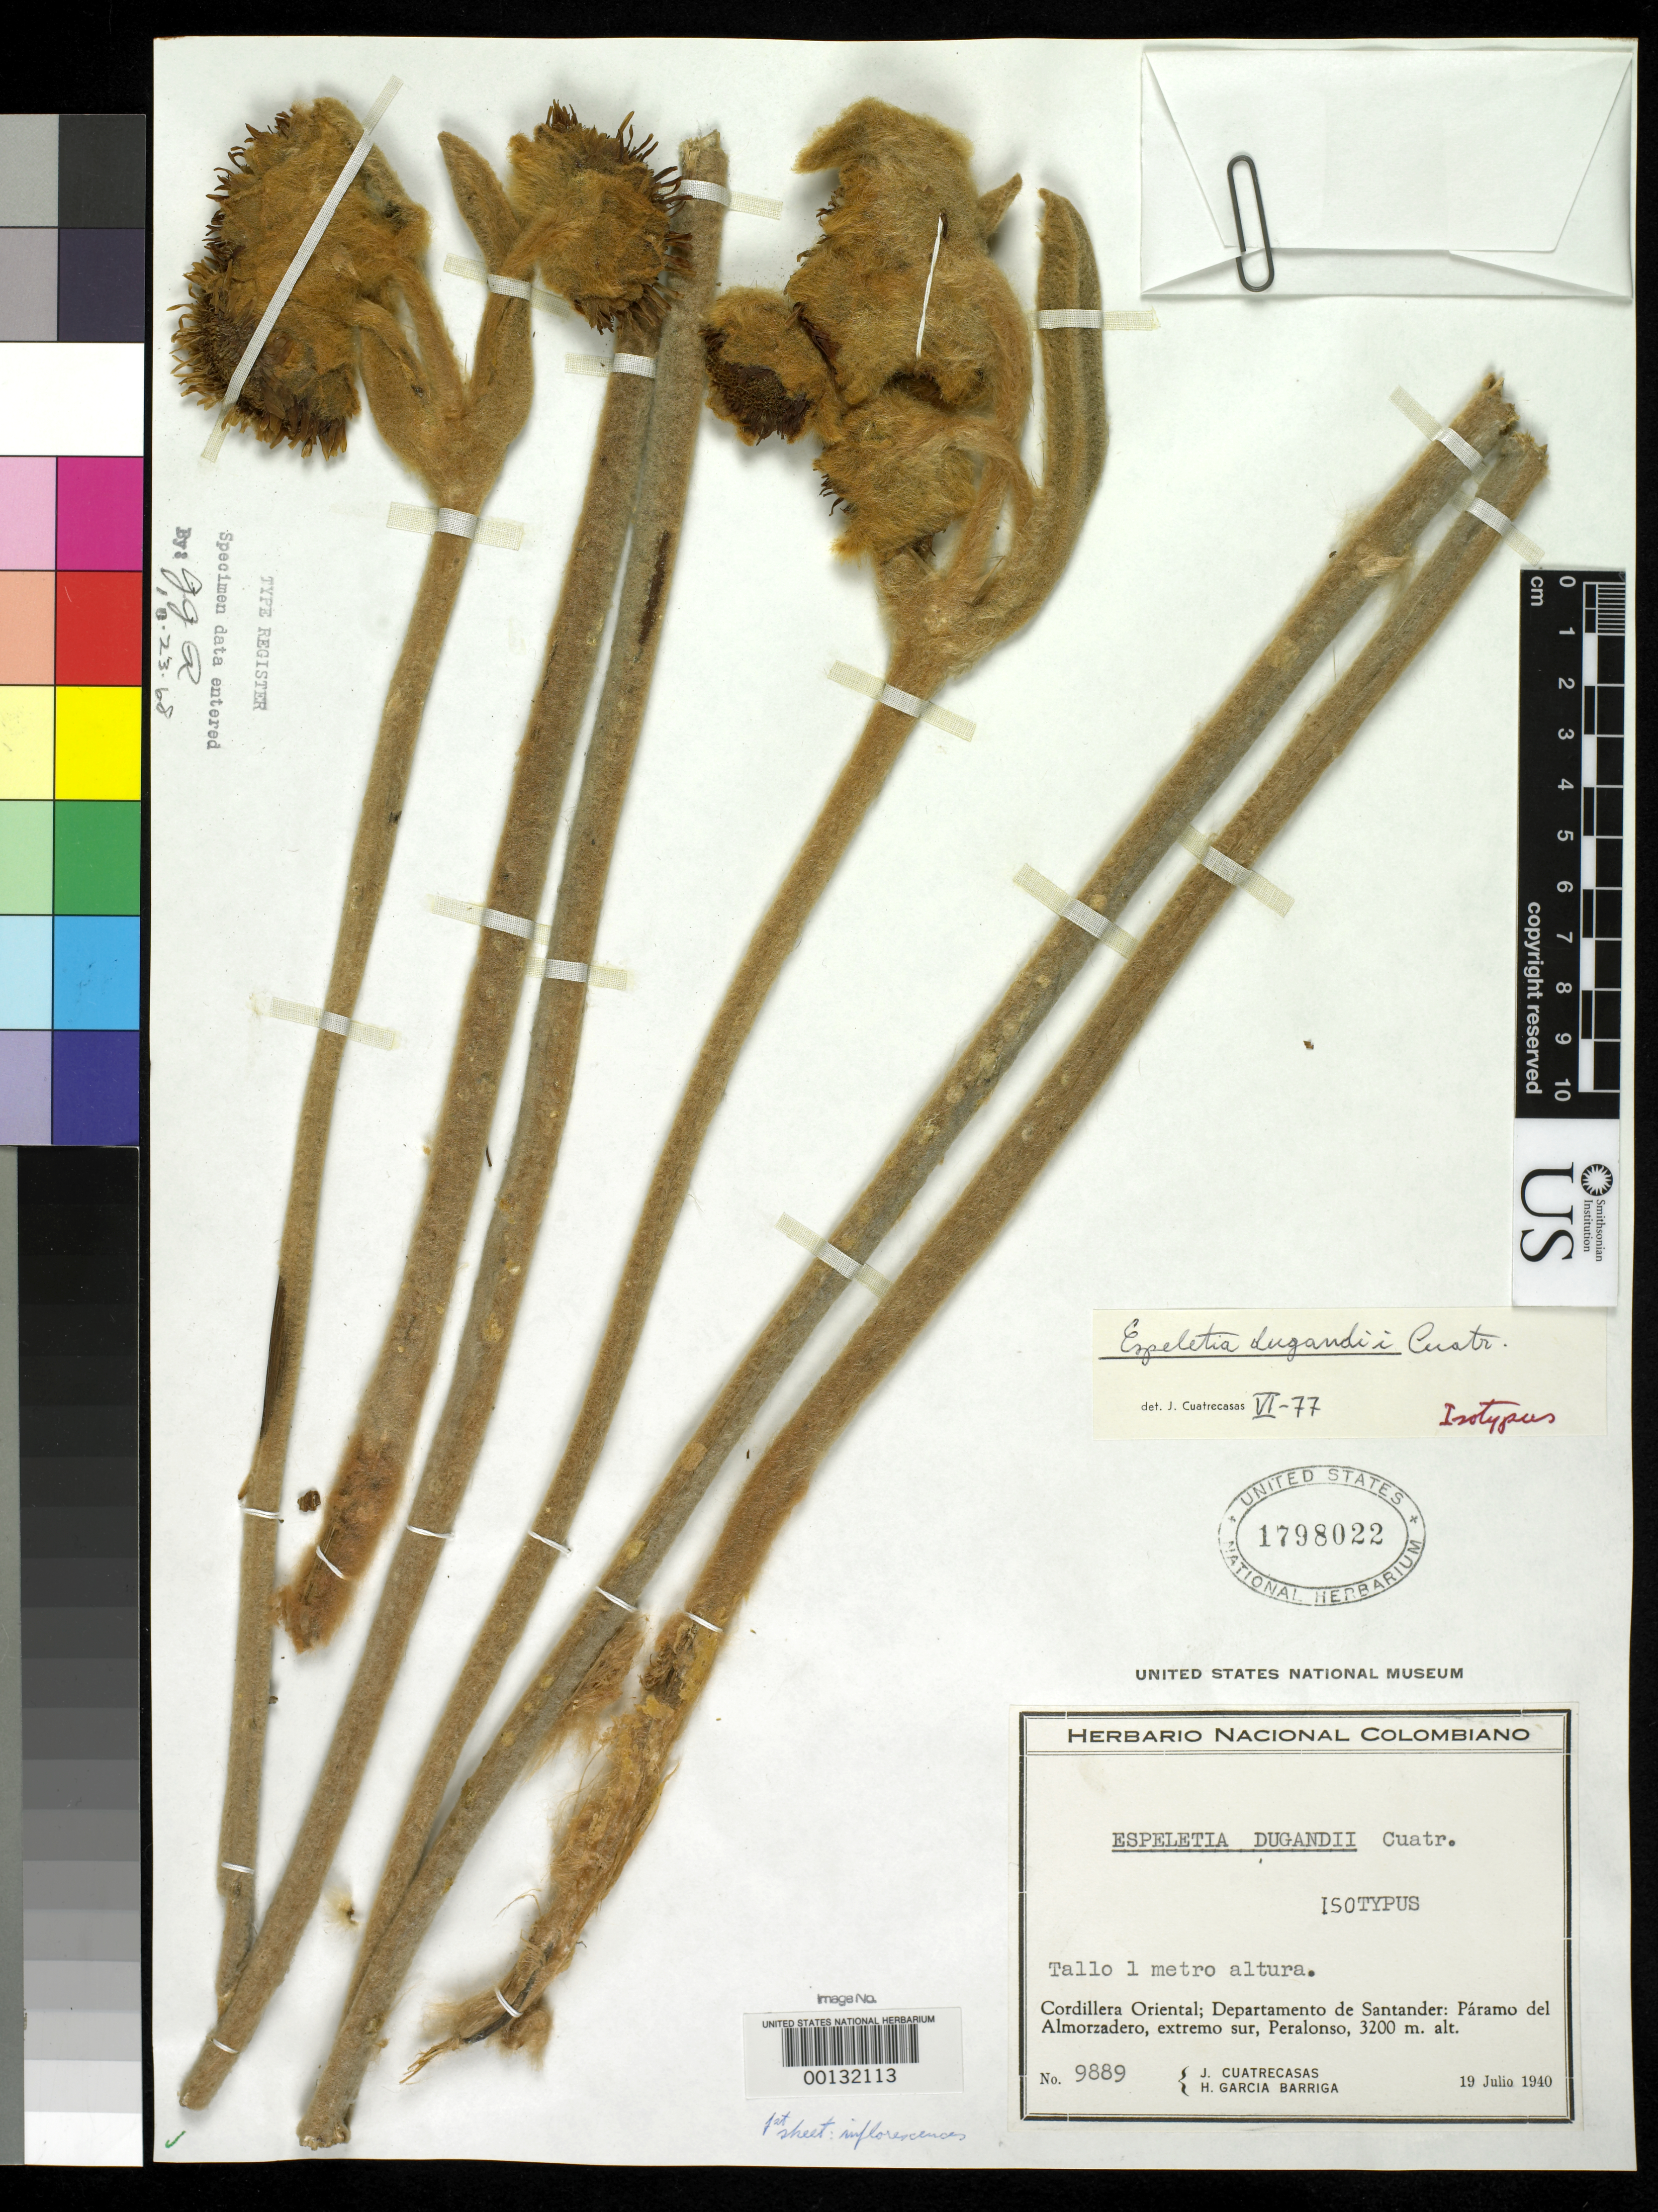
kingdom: Plantae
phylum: Tracheophyta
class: Magnoliopsida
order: Asterales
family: Asteraceae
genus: Espeletia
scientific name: Espeletia dugandii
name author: Cuatrec.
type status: Isotype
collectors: J. Cuatrecasas & H. García Barriga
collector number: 9889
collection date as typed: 19 Jul 1940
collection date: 1940-07-19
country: Colombia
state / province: Santander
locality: Cordillera Oriental, Páramo del Almorzadero, extremo sur, Peralonso. [Cordillera Oriental, Páramo del Almorzadero, S end, Peralonso.]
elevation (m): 3200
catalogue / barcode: US 1798022